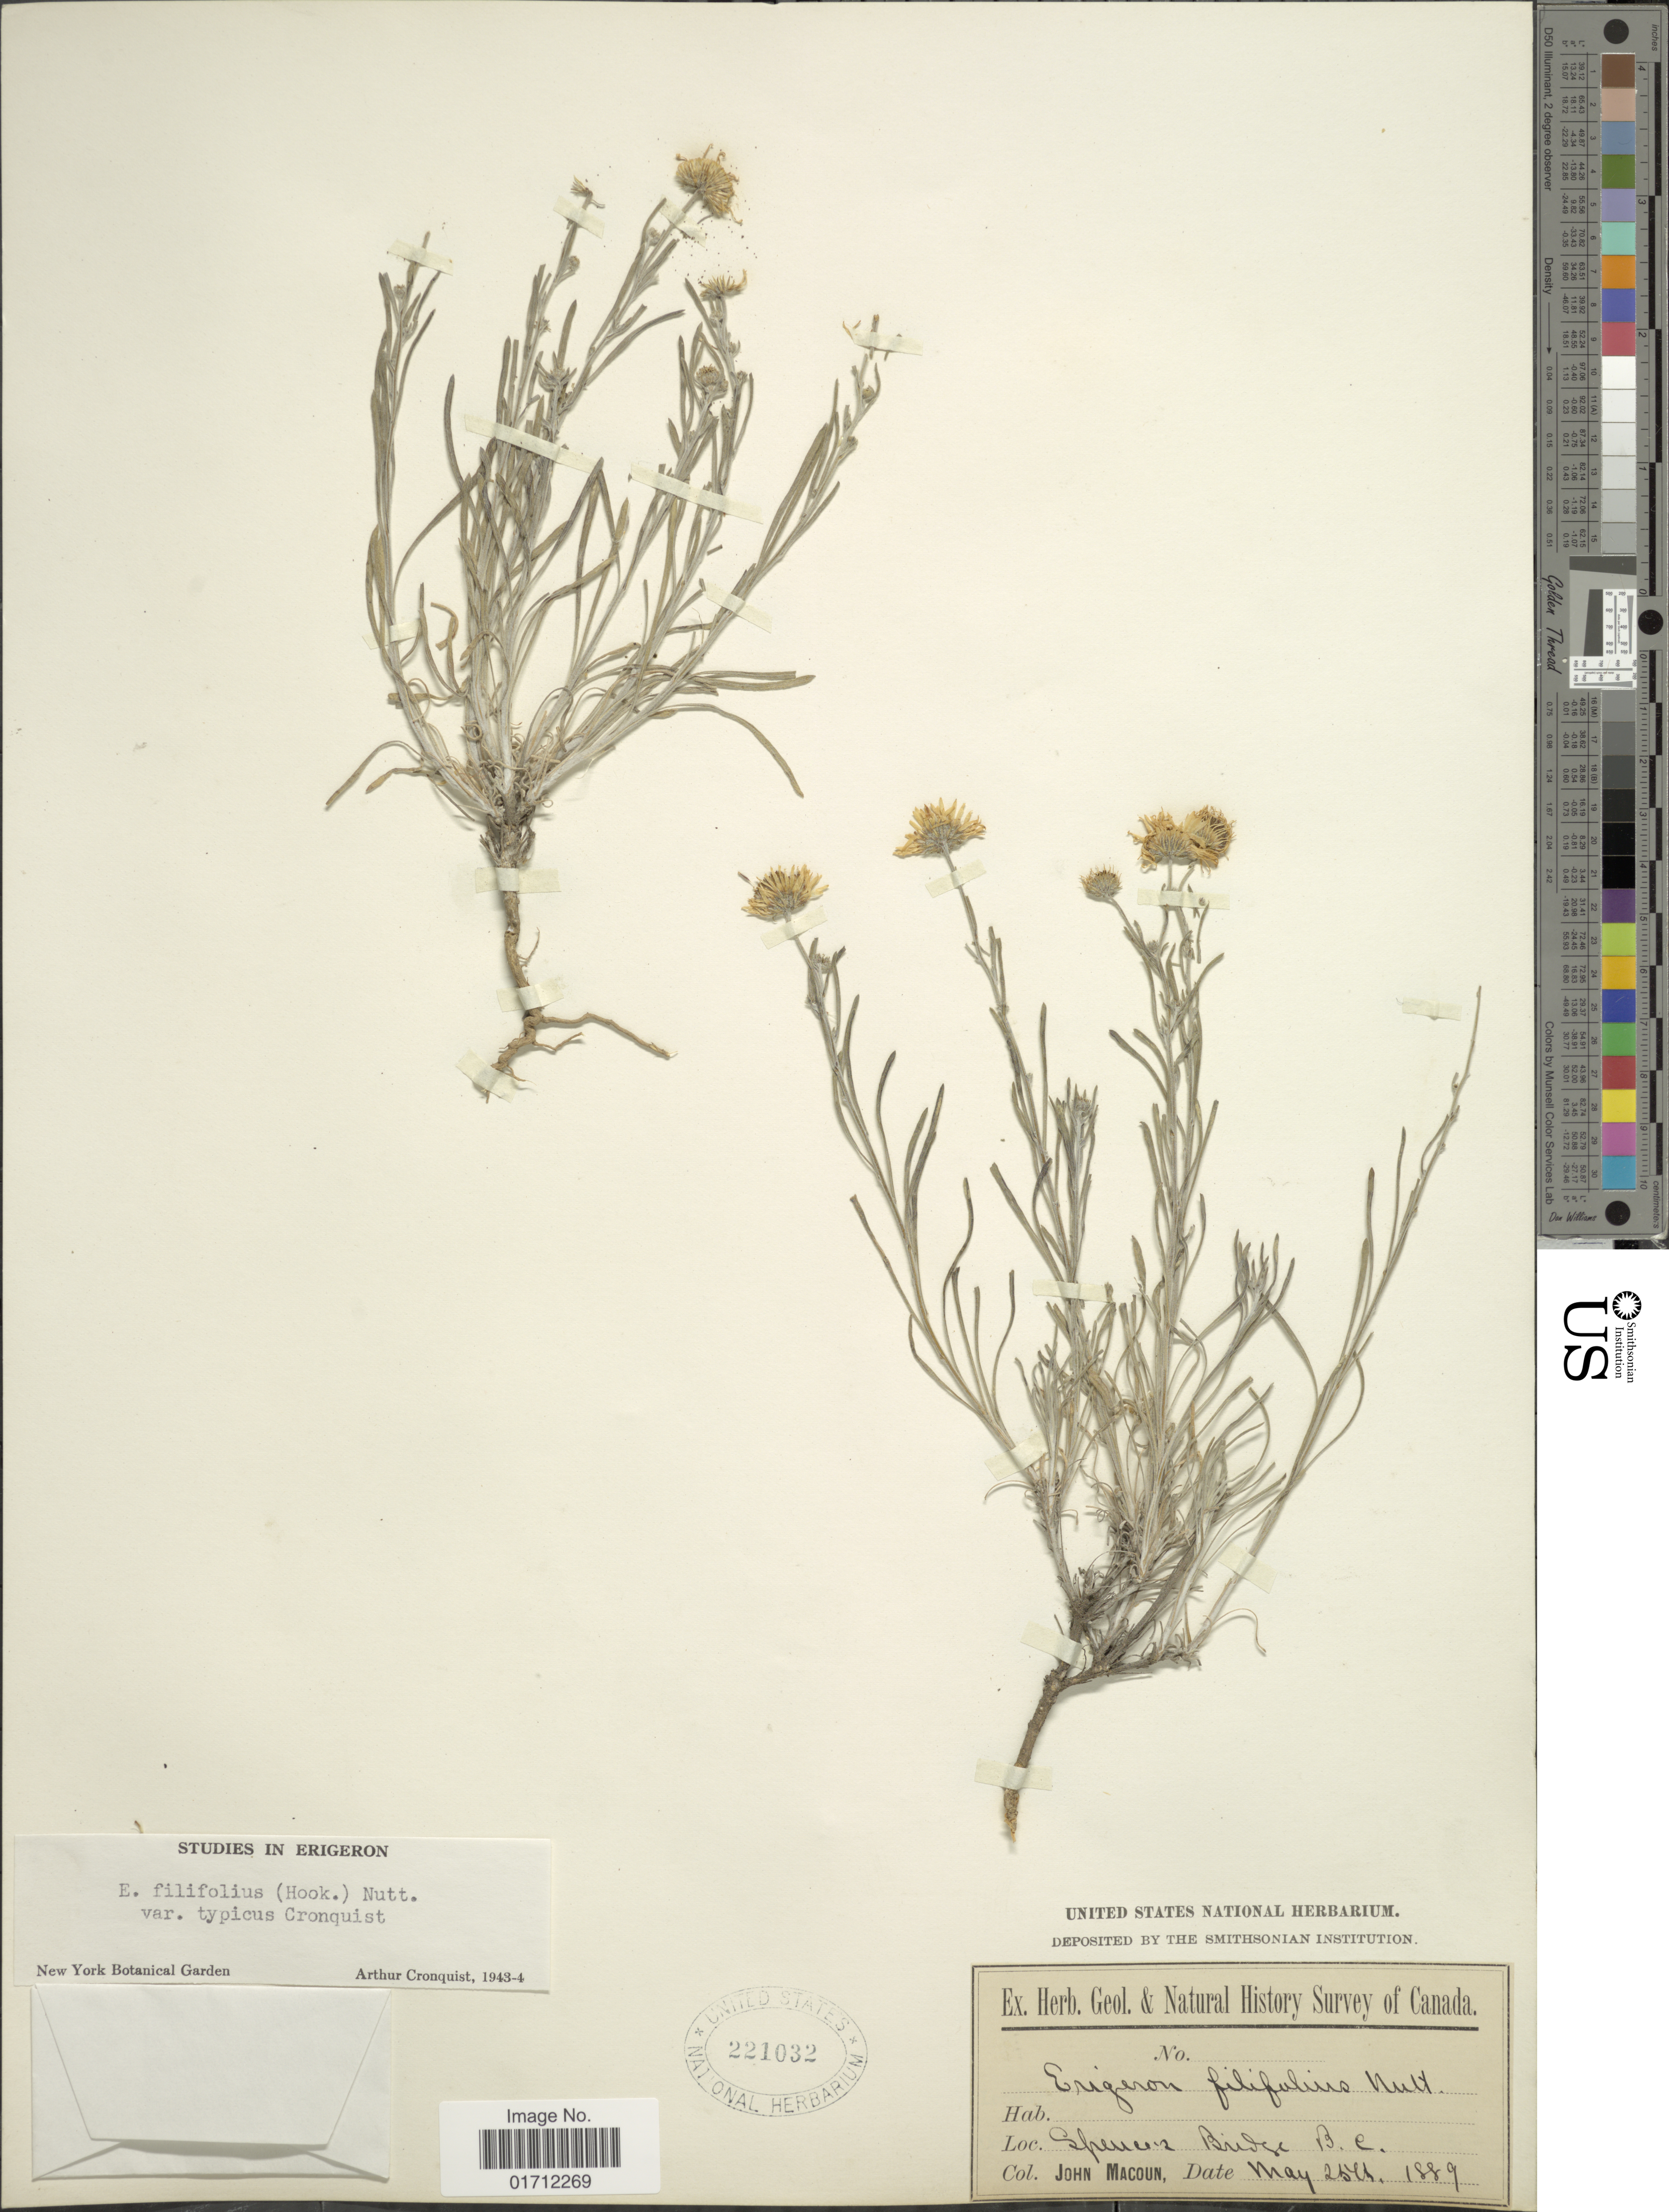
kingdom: Plantae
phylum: Tracheophyta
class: Magnoliopsida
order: Asterales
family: Asteraceae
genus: Erigeron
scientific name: Erigeron filifolius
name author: (Hook.) Nutt.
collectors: J. Macoun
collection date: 1889-05-25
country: Canada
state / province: British Columbia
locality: Spences Bridge.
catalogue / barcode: US 221032